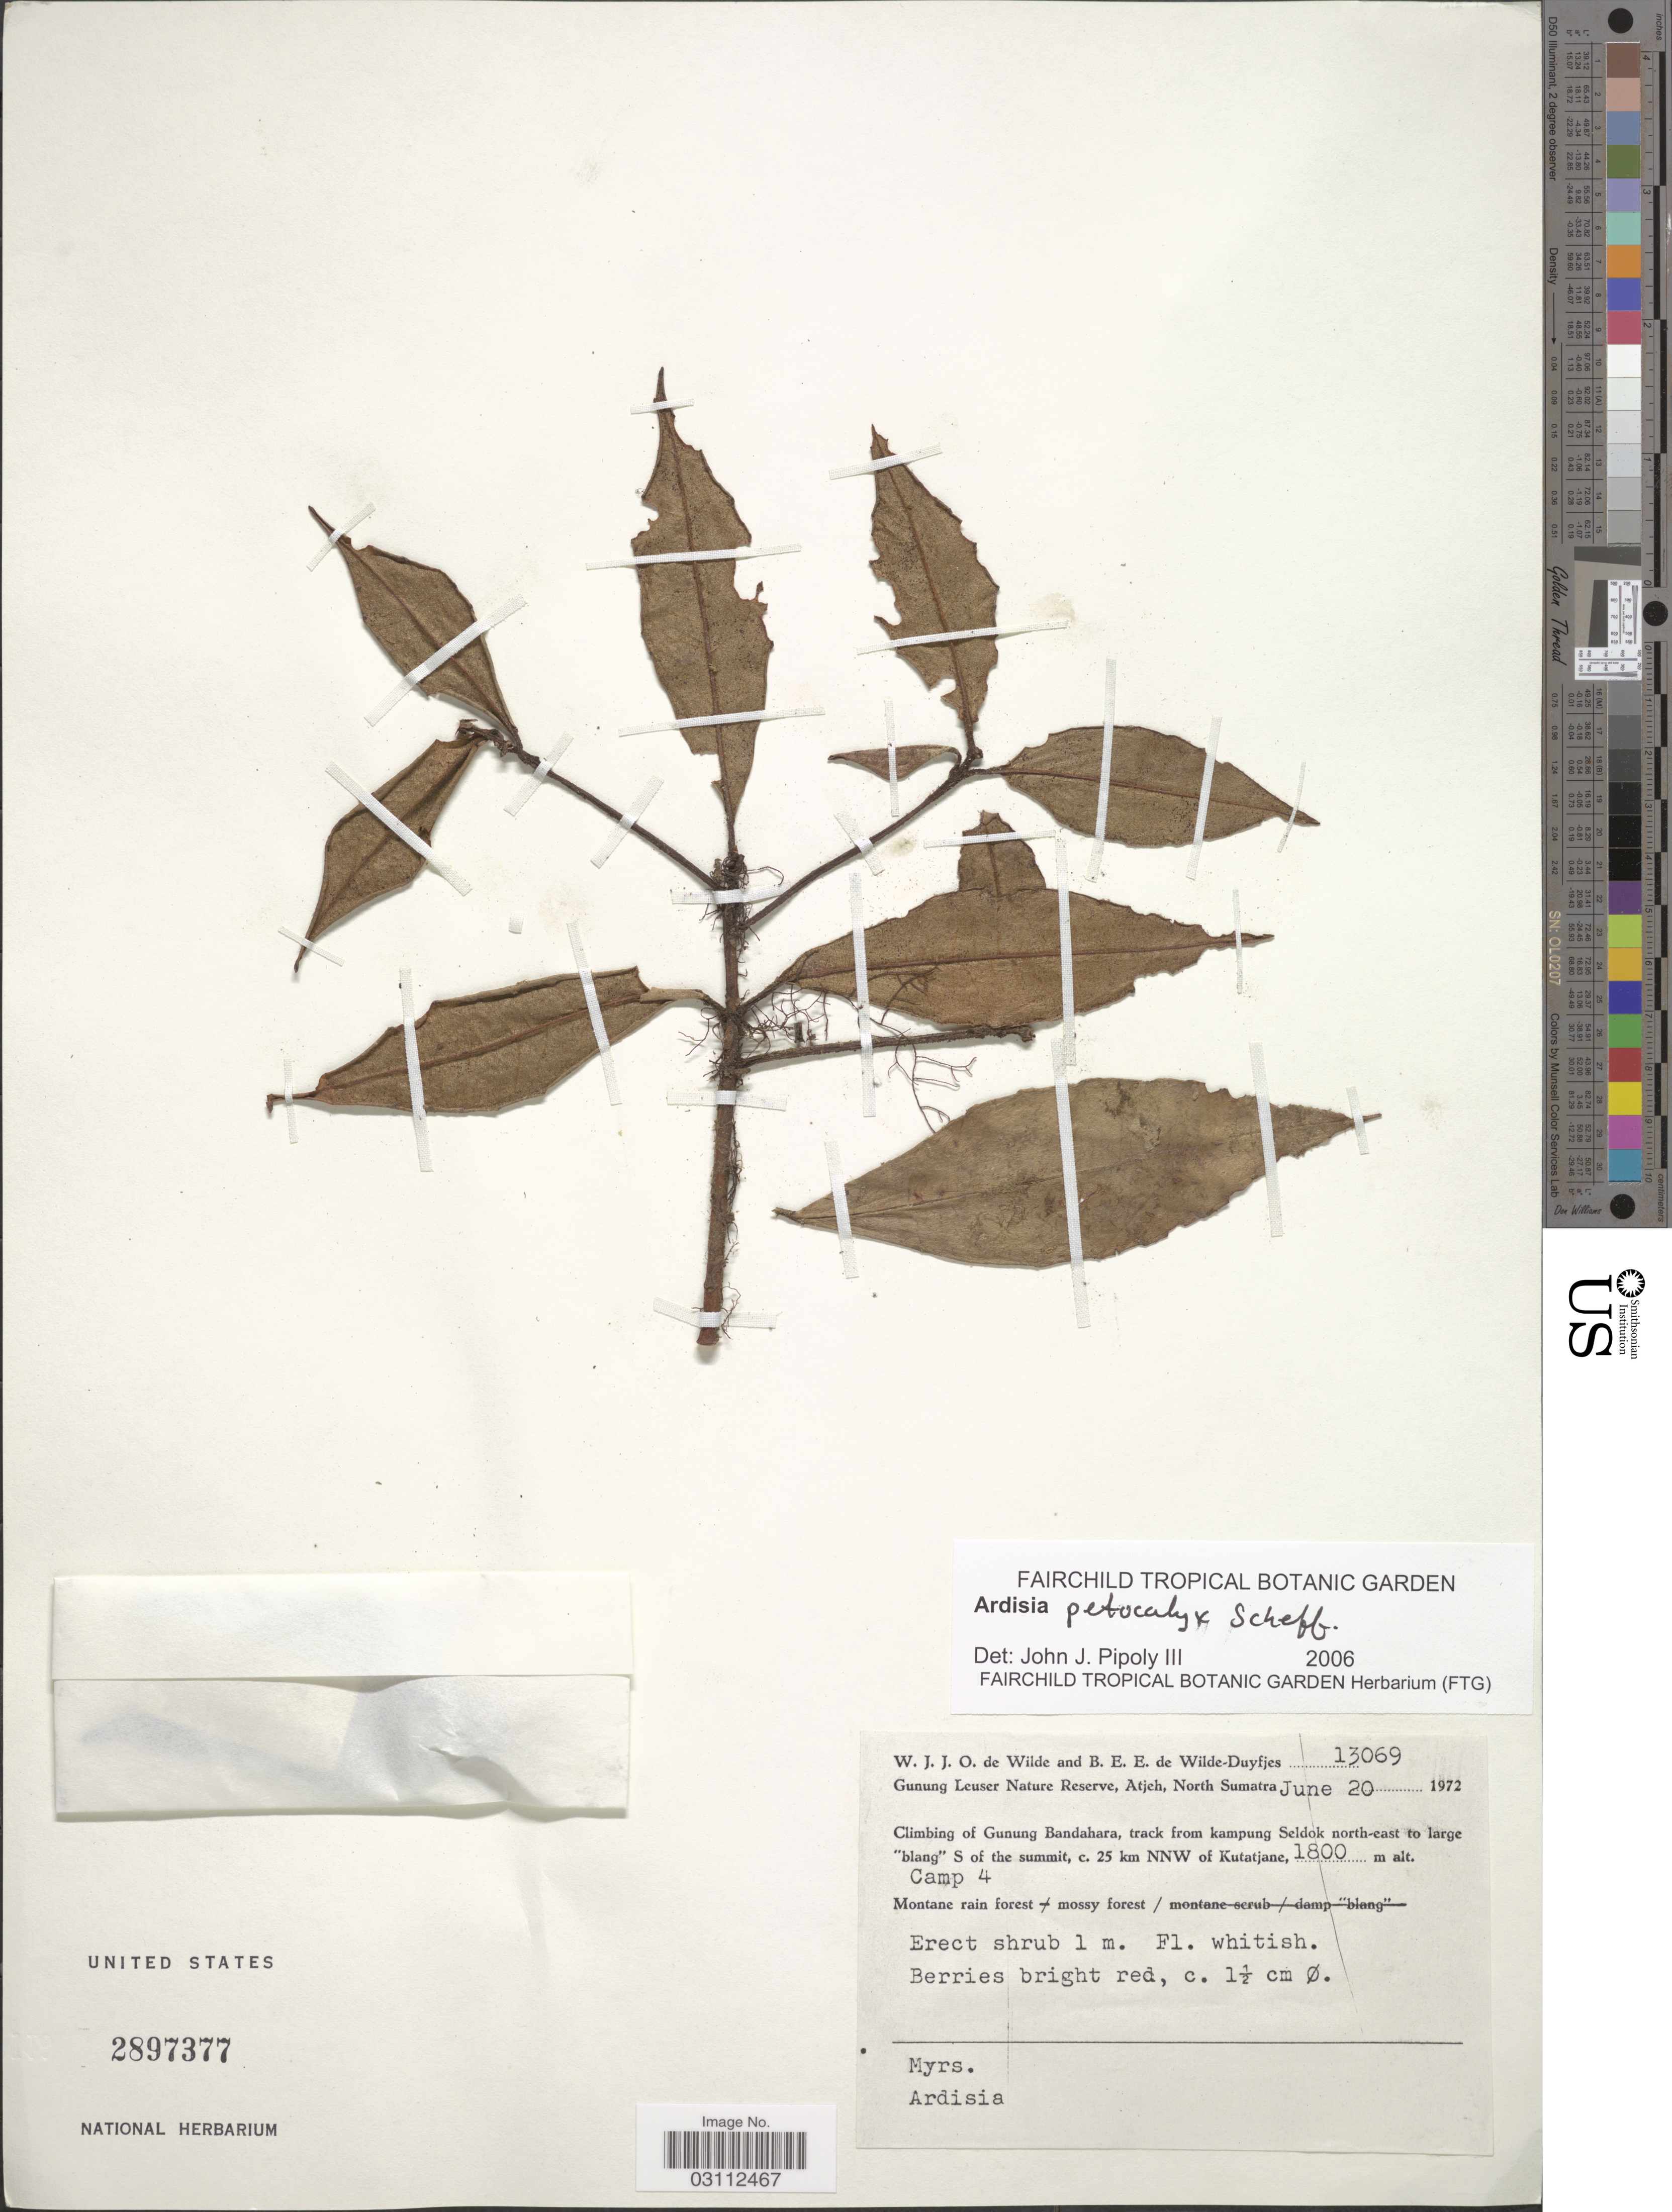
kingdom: Plantae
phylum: Tracheophyta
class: Magnoliopsida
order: Ericales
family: Primulaceae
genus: Ardisia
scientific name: Ardisia petocalyx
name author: Scheff.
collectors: W. J. de Wilde & B. E. de Wilde-Duyfjes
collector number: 13069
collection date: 1972-06-20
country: Indonesia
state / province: Sumatra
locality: Gunung Leuser Nature Reserve, Atjeh, North Sumatra. Climbing of Gunung Bandahara, track from kampung Seldok north-east to large "blang" S of the summit, c. 25 km NNW of Kutatjane. Camp 4.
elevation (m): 1800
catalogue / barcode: US 2897377